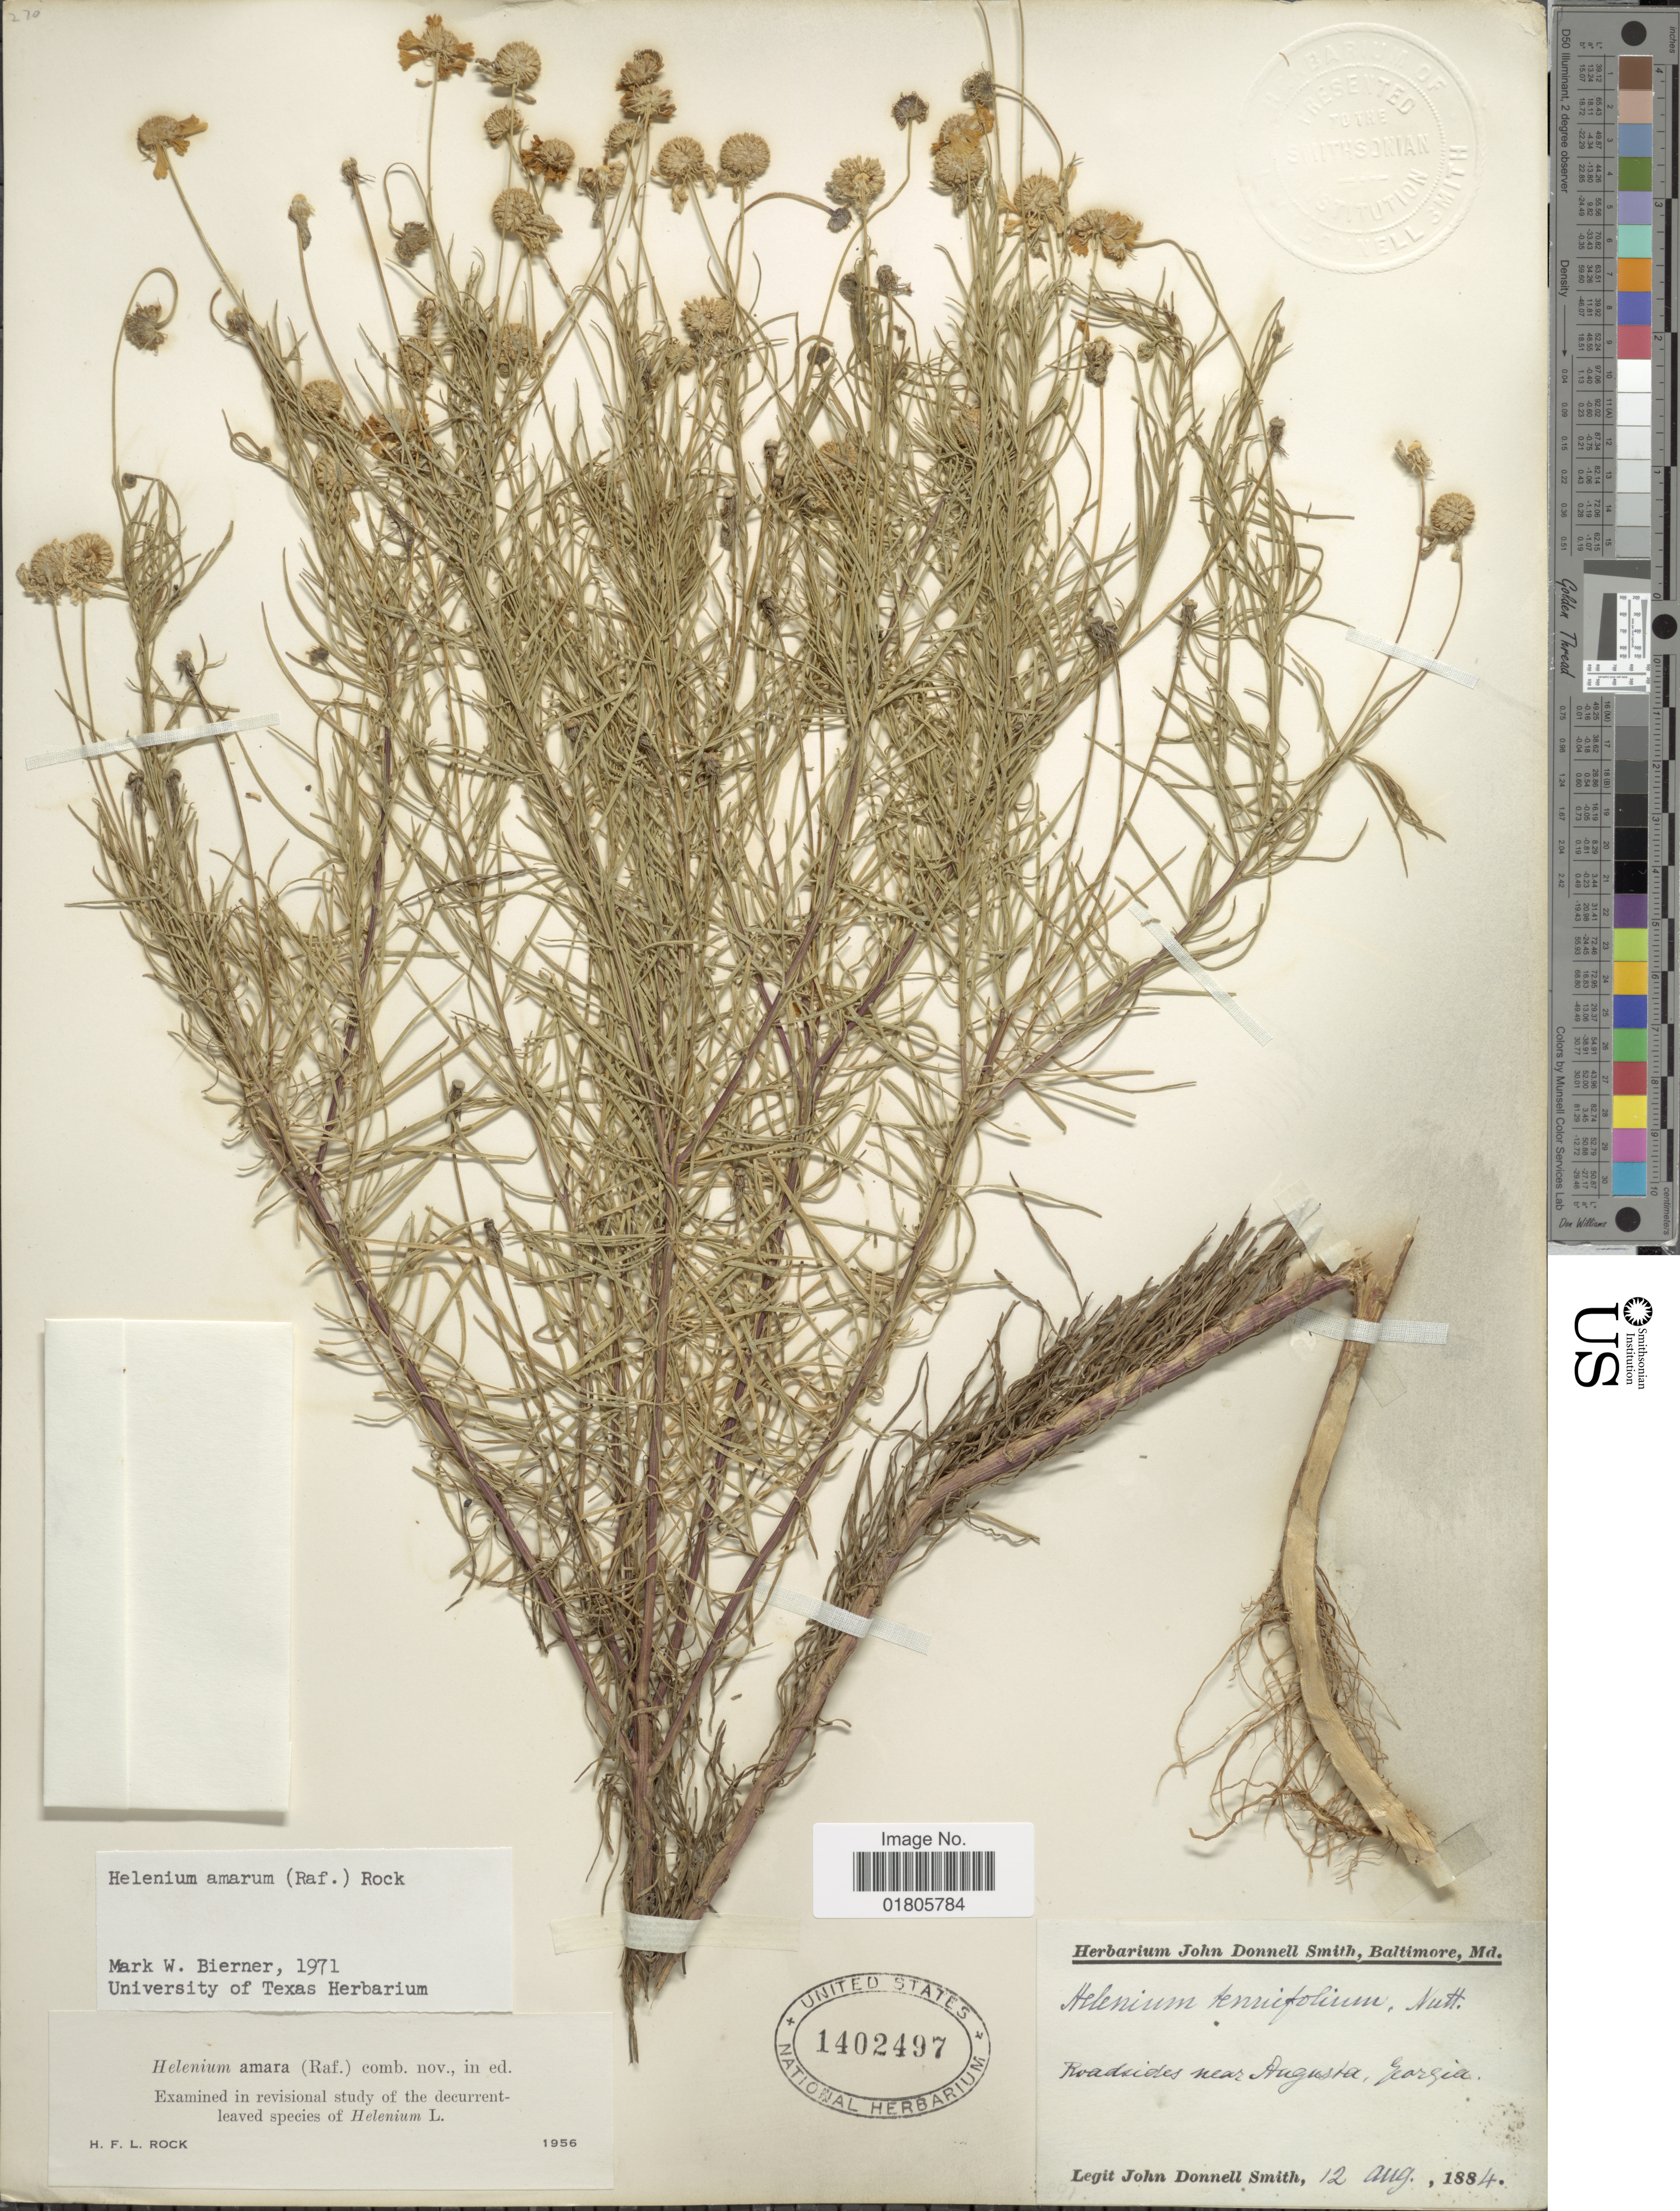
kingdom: Plantae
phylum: Tracheophyta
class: Magnoliopsida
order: Asterales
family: Asteraceae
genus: Helenium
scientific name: Helenium amarum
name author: (Raf.) H. Rock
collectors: J. Donnell Smith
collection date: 1884-08-12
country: United States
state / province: Georgia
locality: Near Augusta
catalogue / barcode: US 1402497